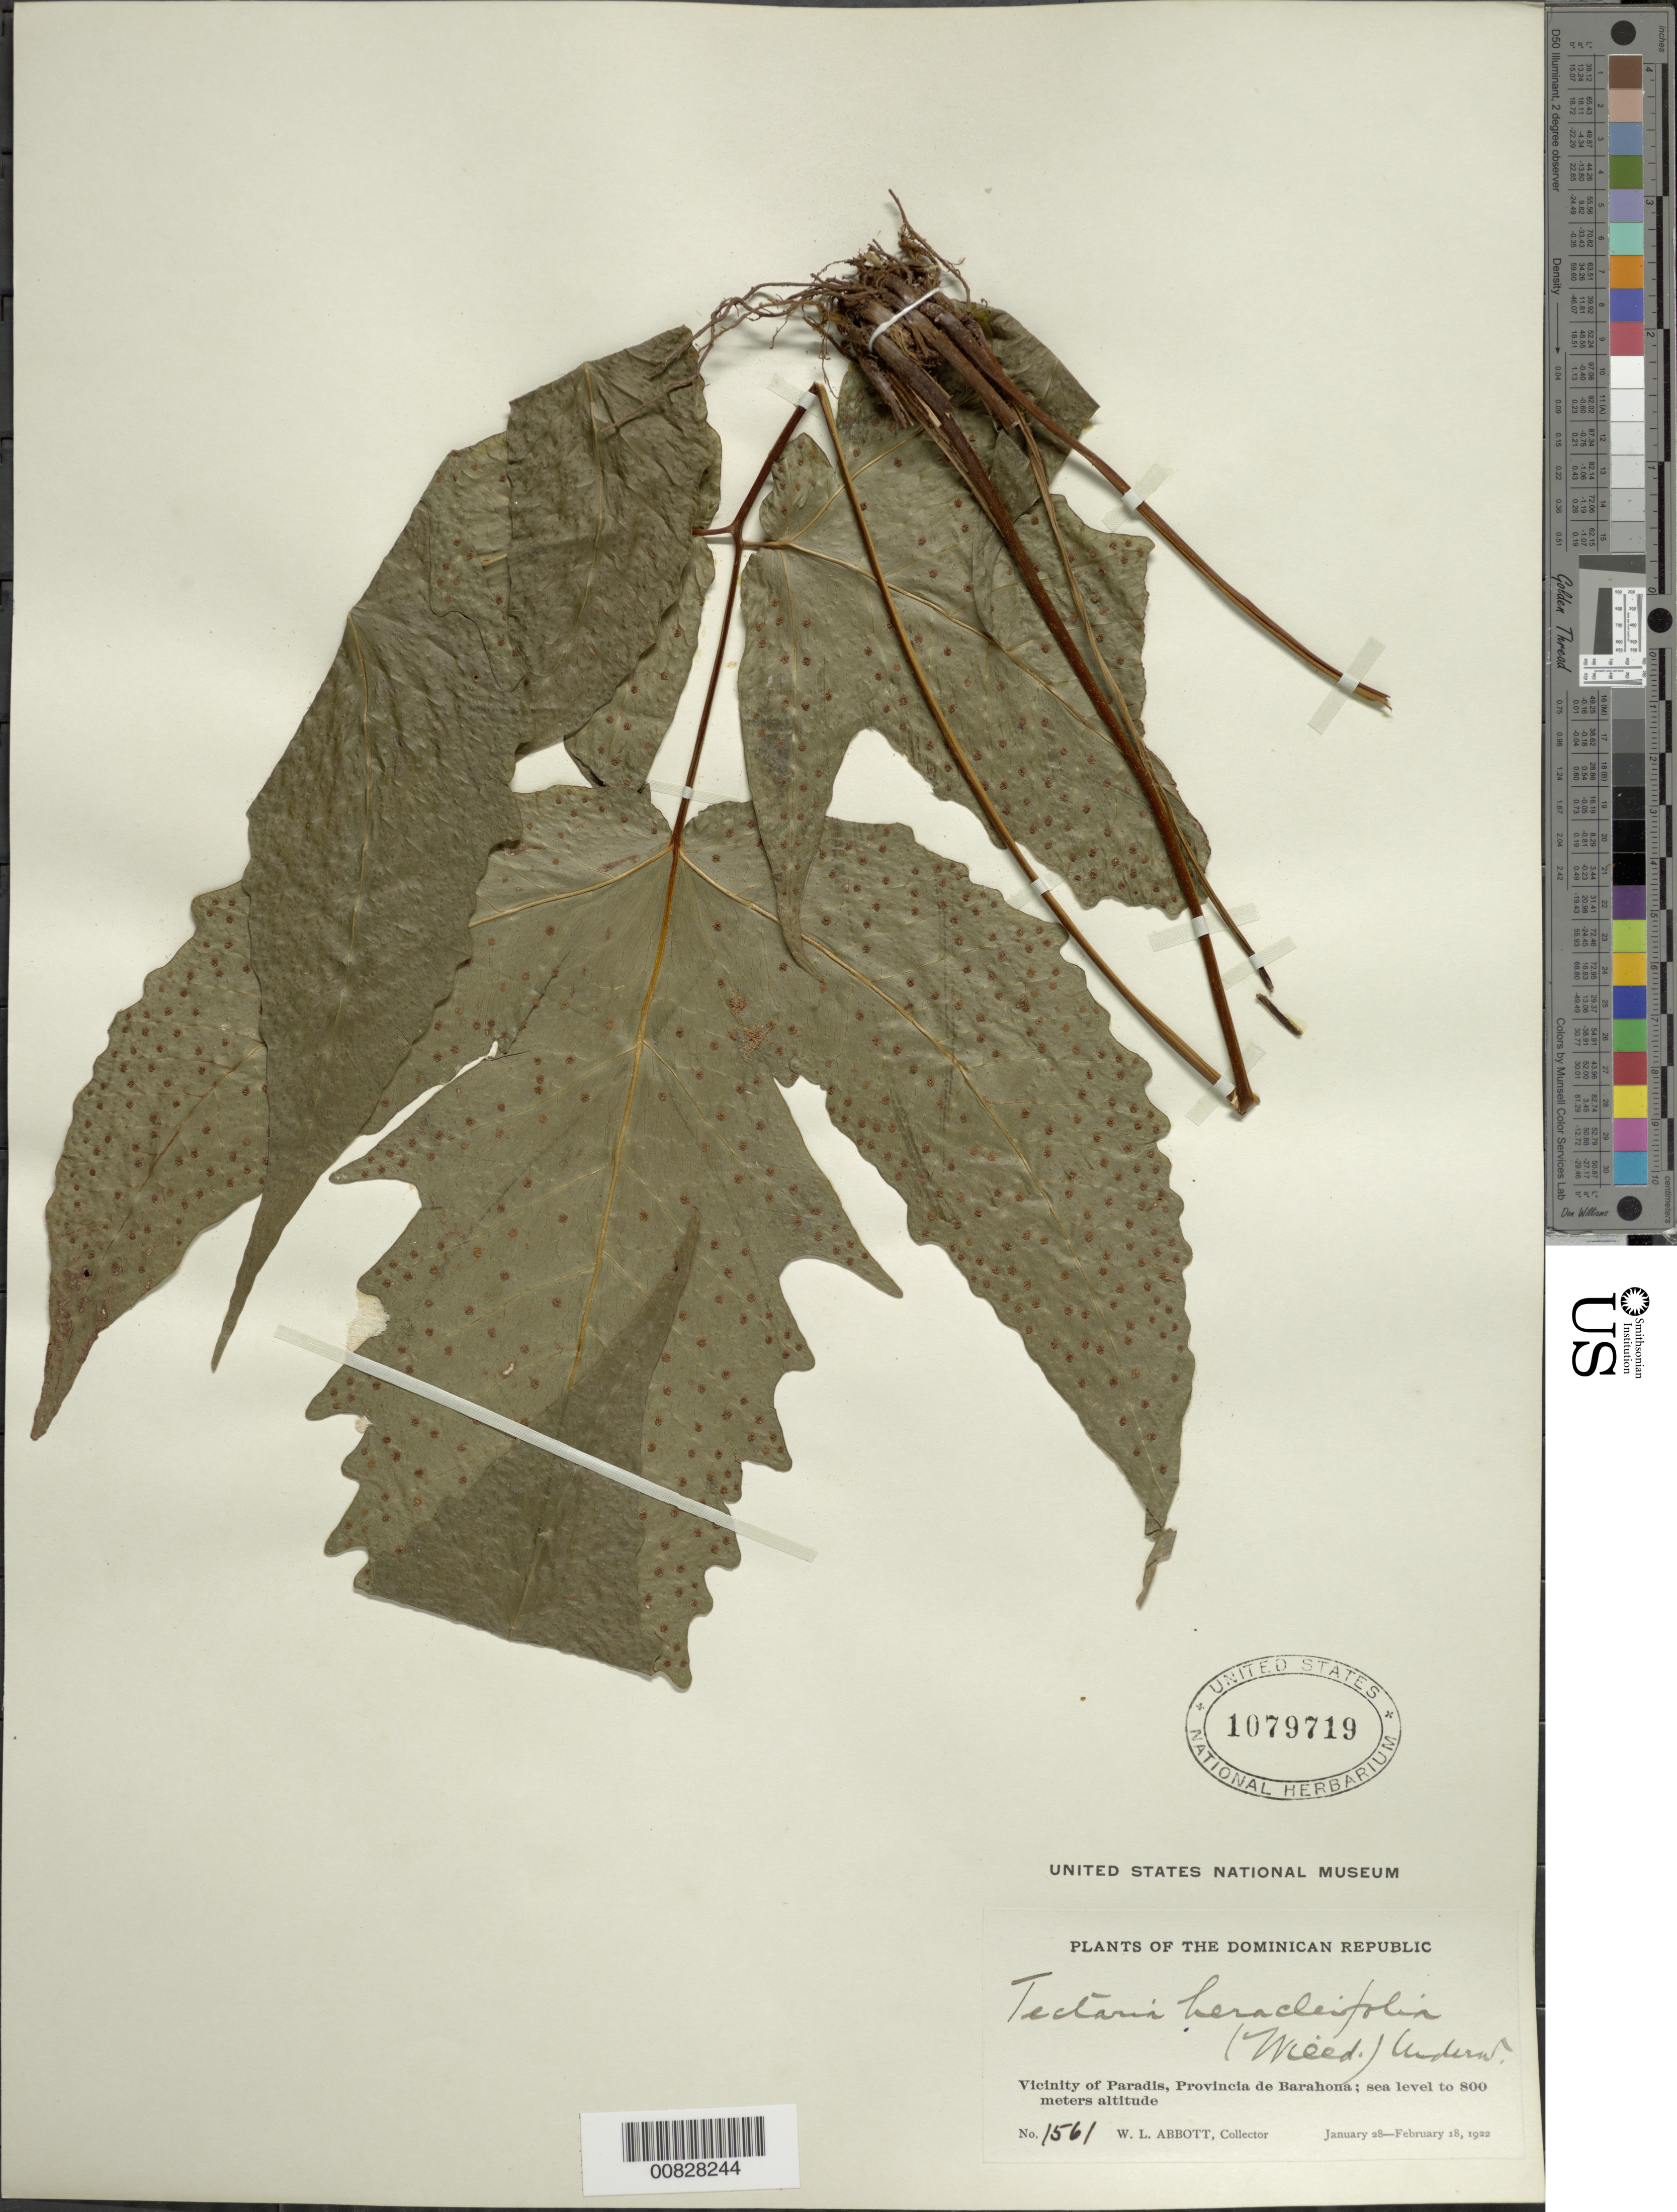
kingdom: Plantae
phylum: Tracheophyta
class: Polypodiopsida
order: Polypodiales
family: Tectariaceae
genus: Tectaria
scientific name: Tectaria heracleifolia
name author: (Willd.) Underw.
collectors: W. L. Abbott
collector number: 1561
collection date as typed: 28 Jan 1922 to 18 Feb 1922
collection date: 1922-01-28/1922-02-18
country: Dominican Republic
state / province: Barahona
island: Hispaniola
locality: Paradis vicinity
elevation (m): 0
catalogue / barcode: US 1079719